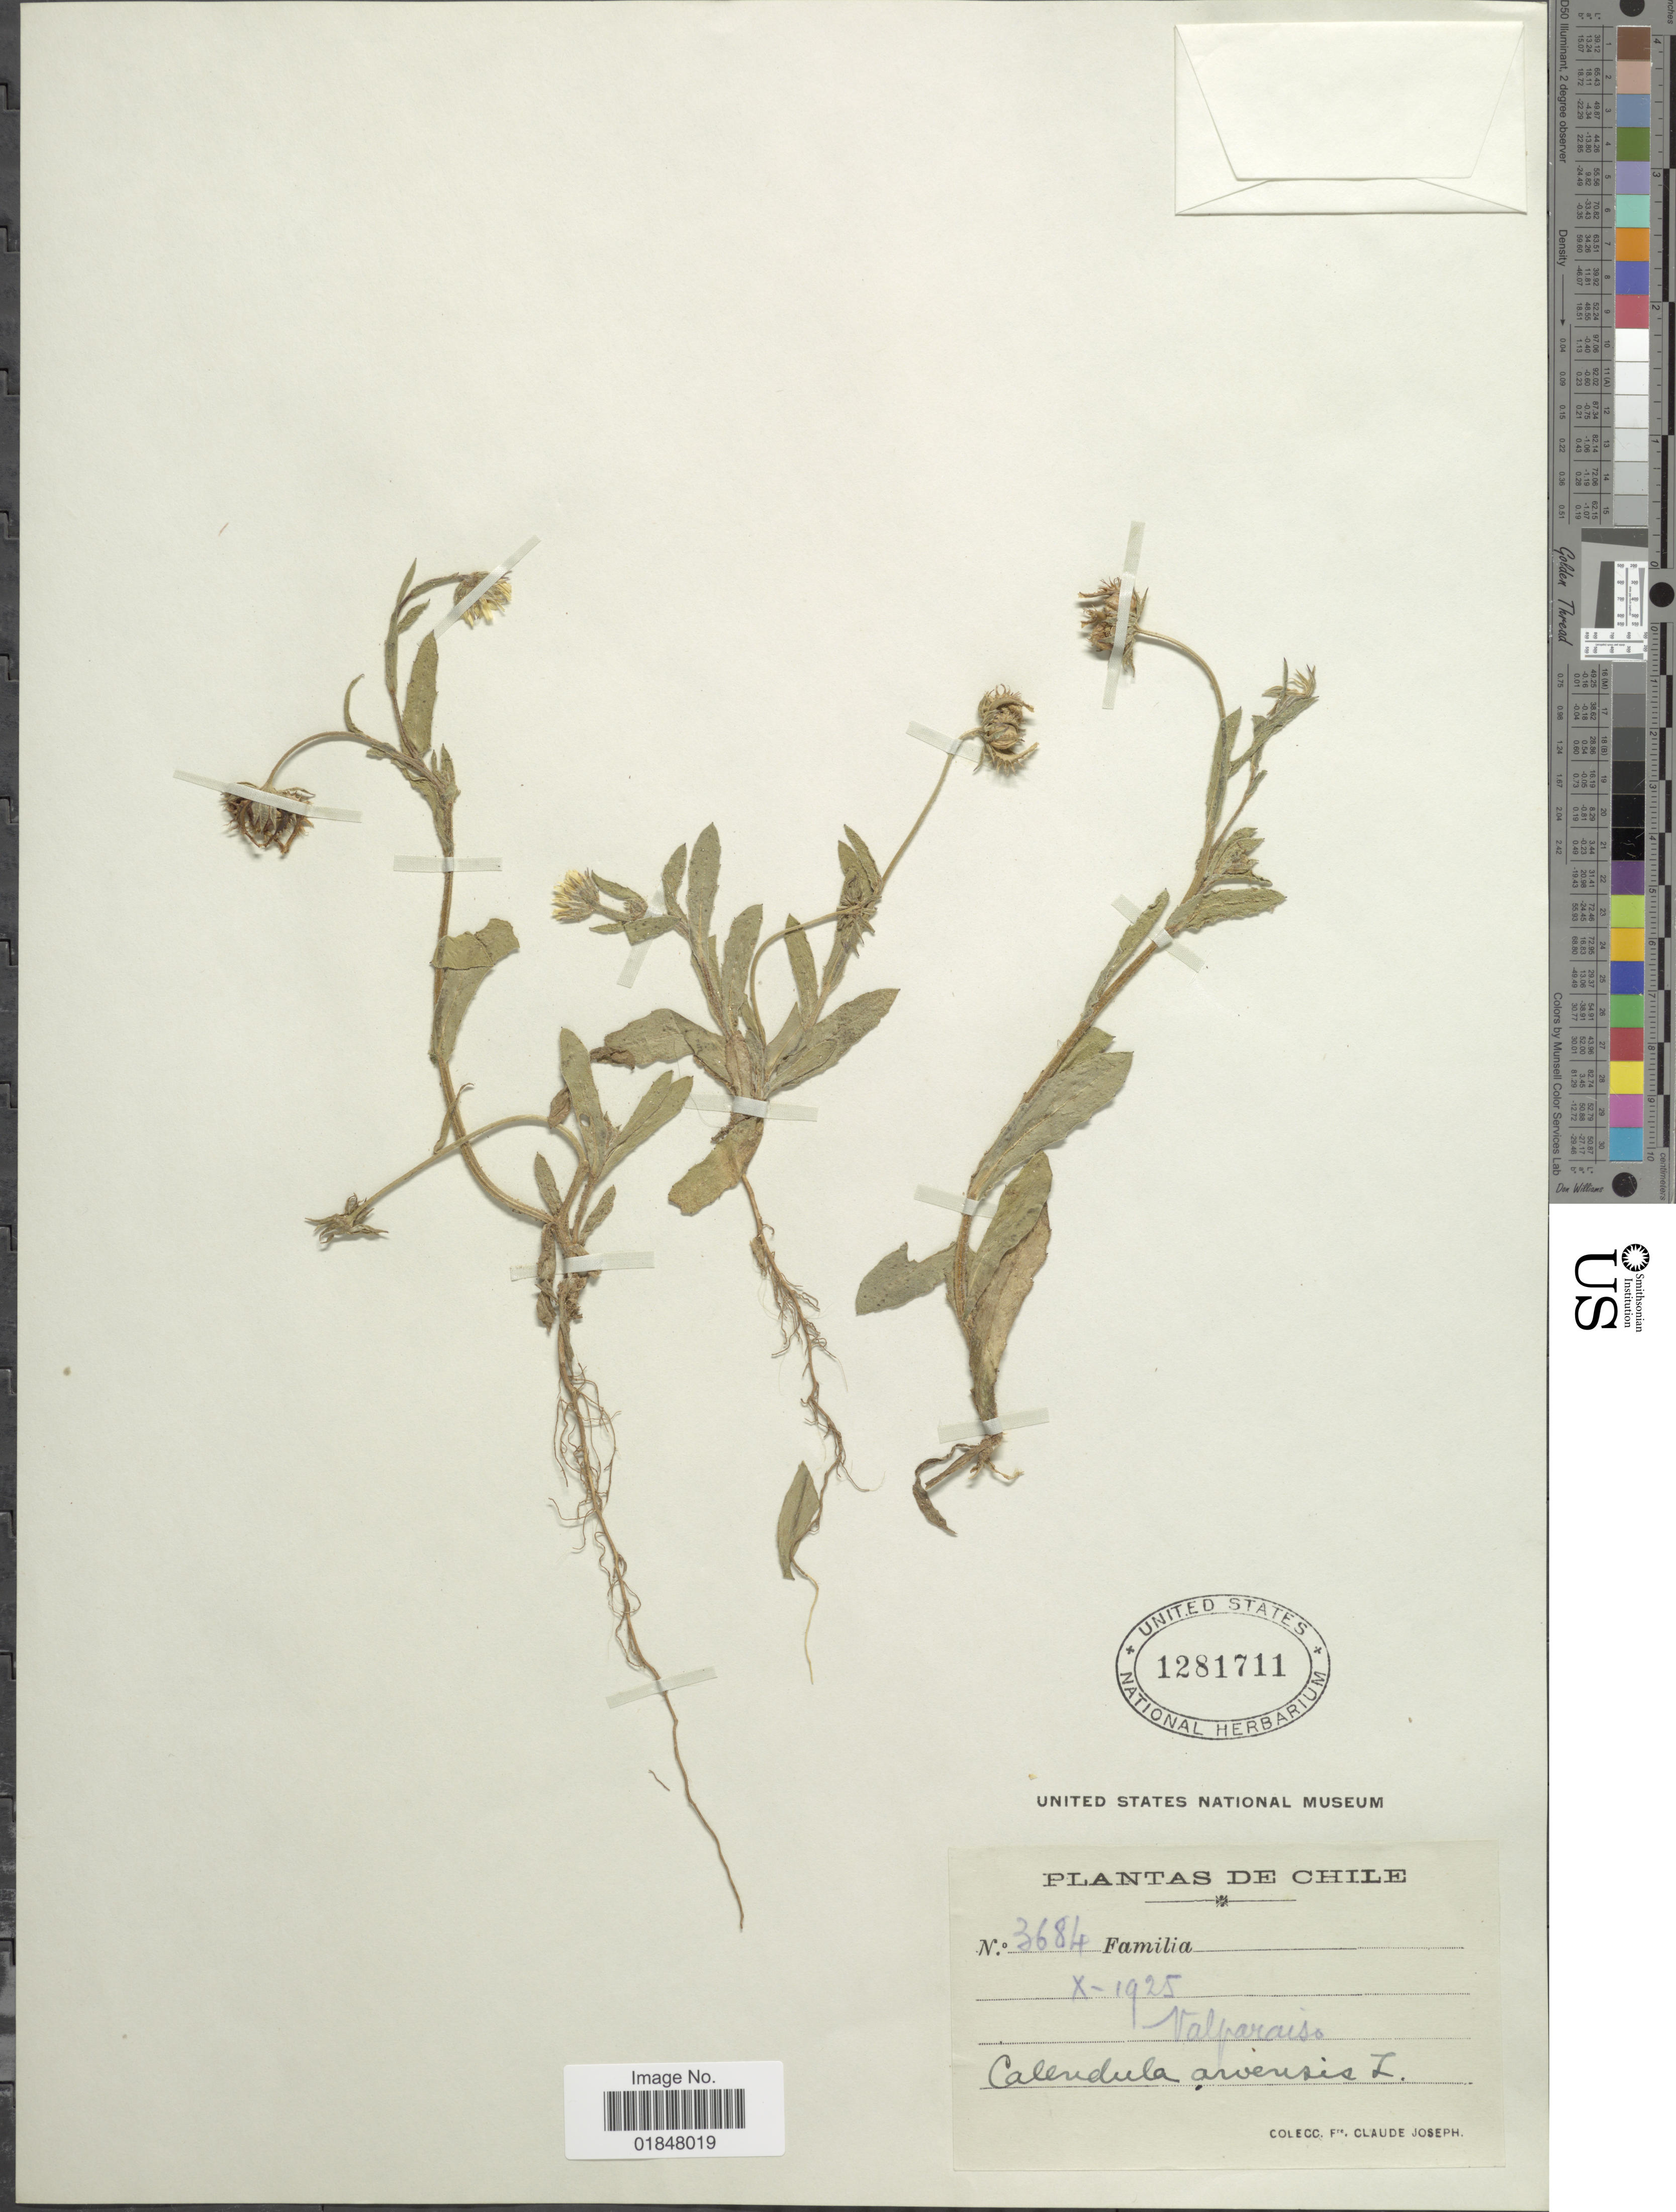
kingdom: Plantae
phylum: Tracheophyta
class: Magnoliopsida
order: Asterales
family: Asteraceae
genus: Calendula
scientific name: Calendula arvensis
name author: L.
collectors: Bro. Claude-Joseph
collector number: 3684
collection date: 1925-10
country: Chile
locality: Valparaiso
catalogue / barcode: US 1281711